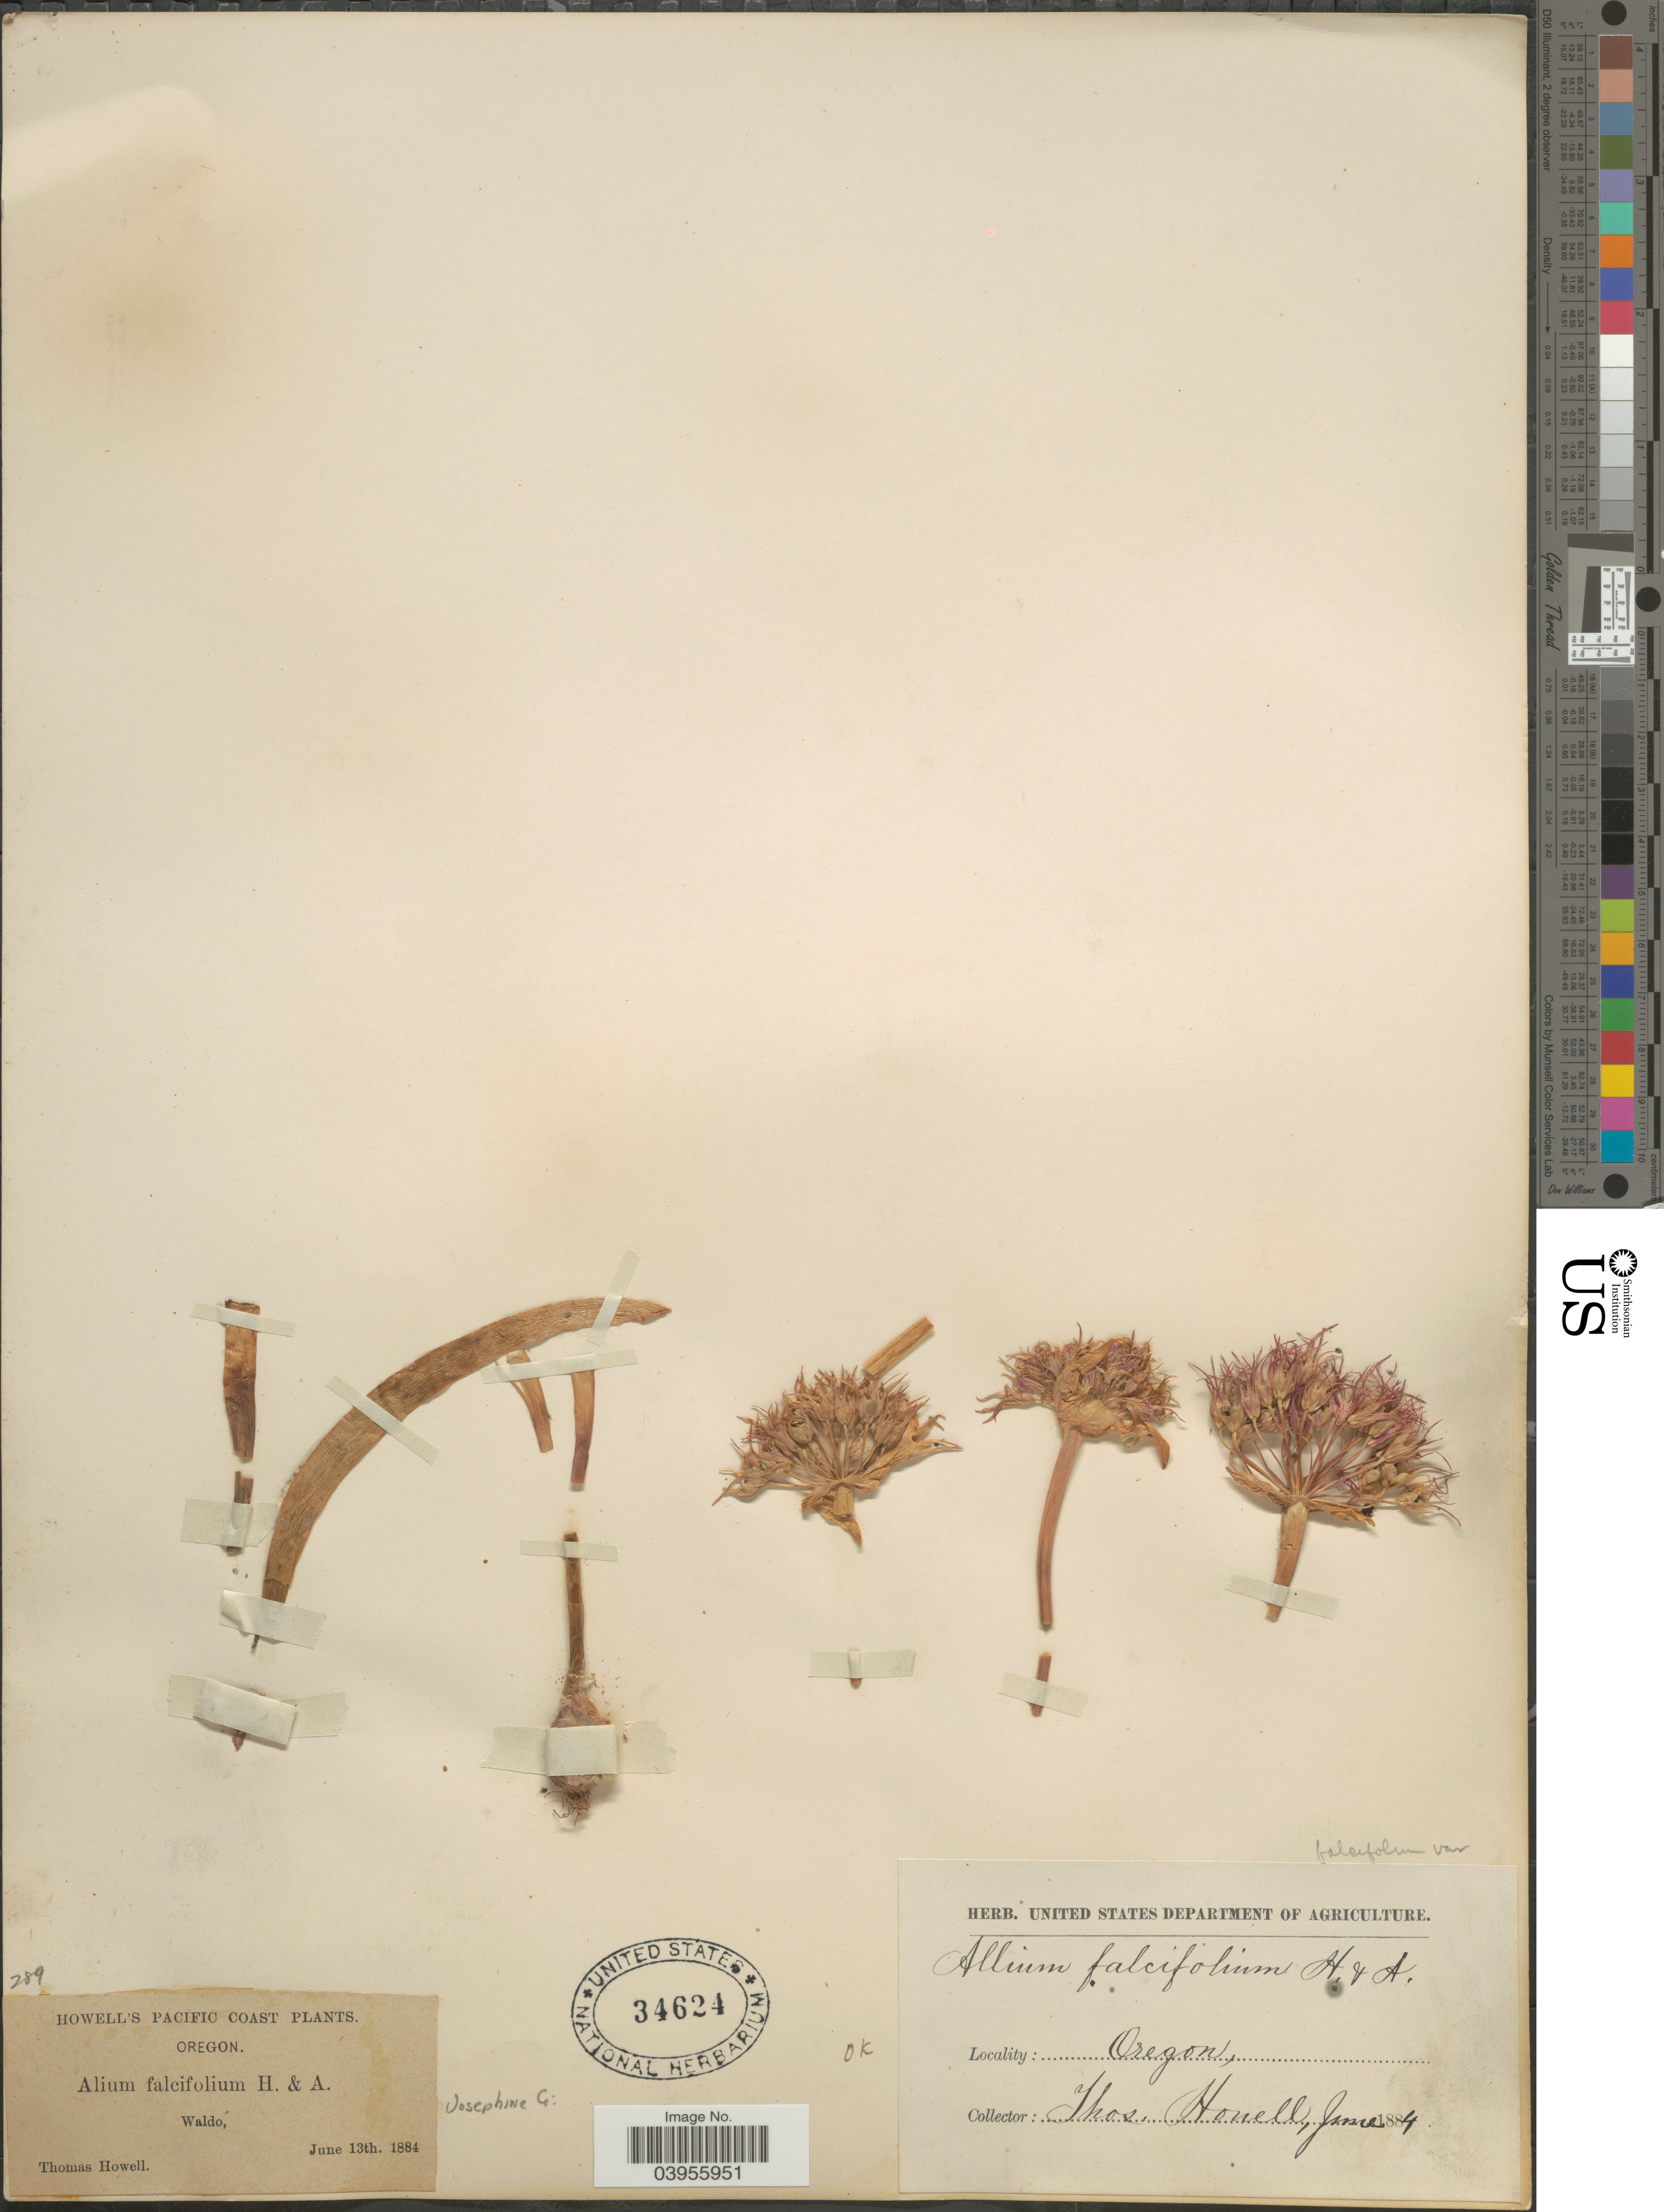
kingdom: Plantae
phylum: Tracheophyta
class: Liliopsida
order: Asparagales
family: Amaryllidaceae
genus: Allium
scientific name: Allium falcifolium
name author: Hook. & Arn.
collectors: T. Howell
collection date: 1884-06-13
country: United States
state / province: Oregon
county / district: Josephine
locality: Howell's Pacific Coast. Waldo. Josephine Co.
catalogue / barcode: US 34624